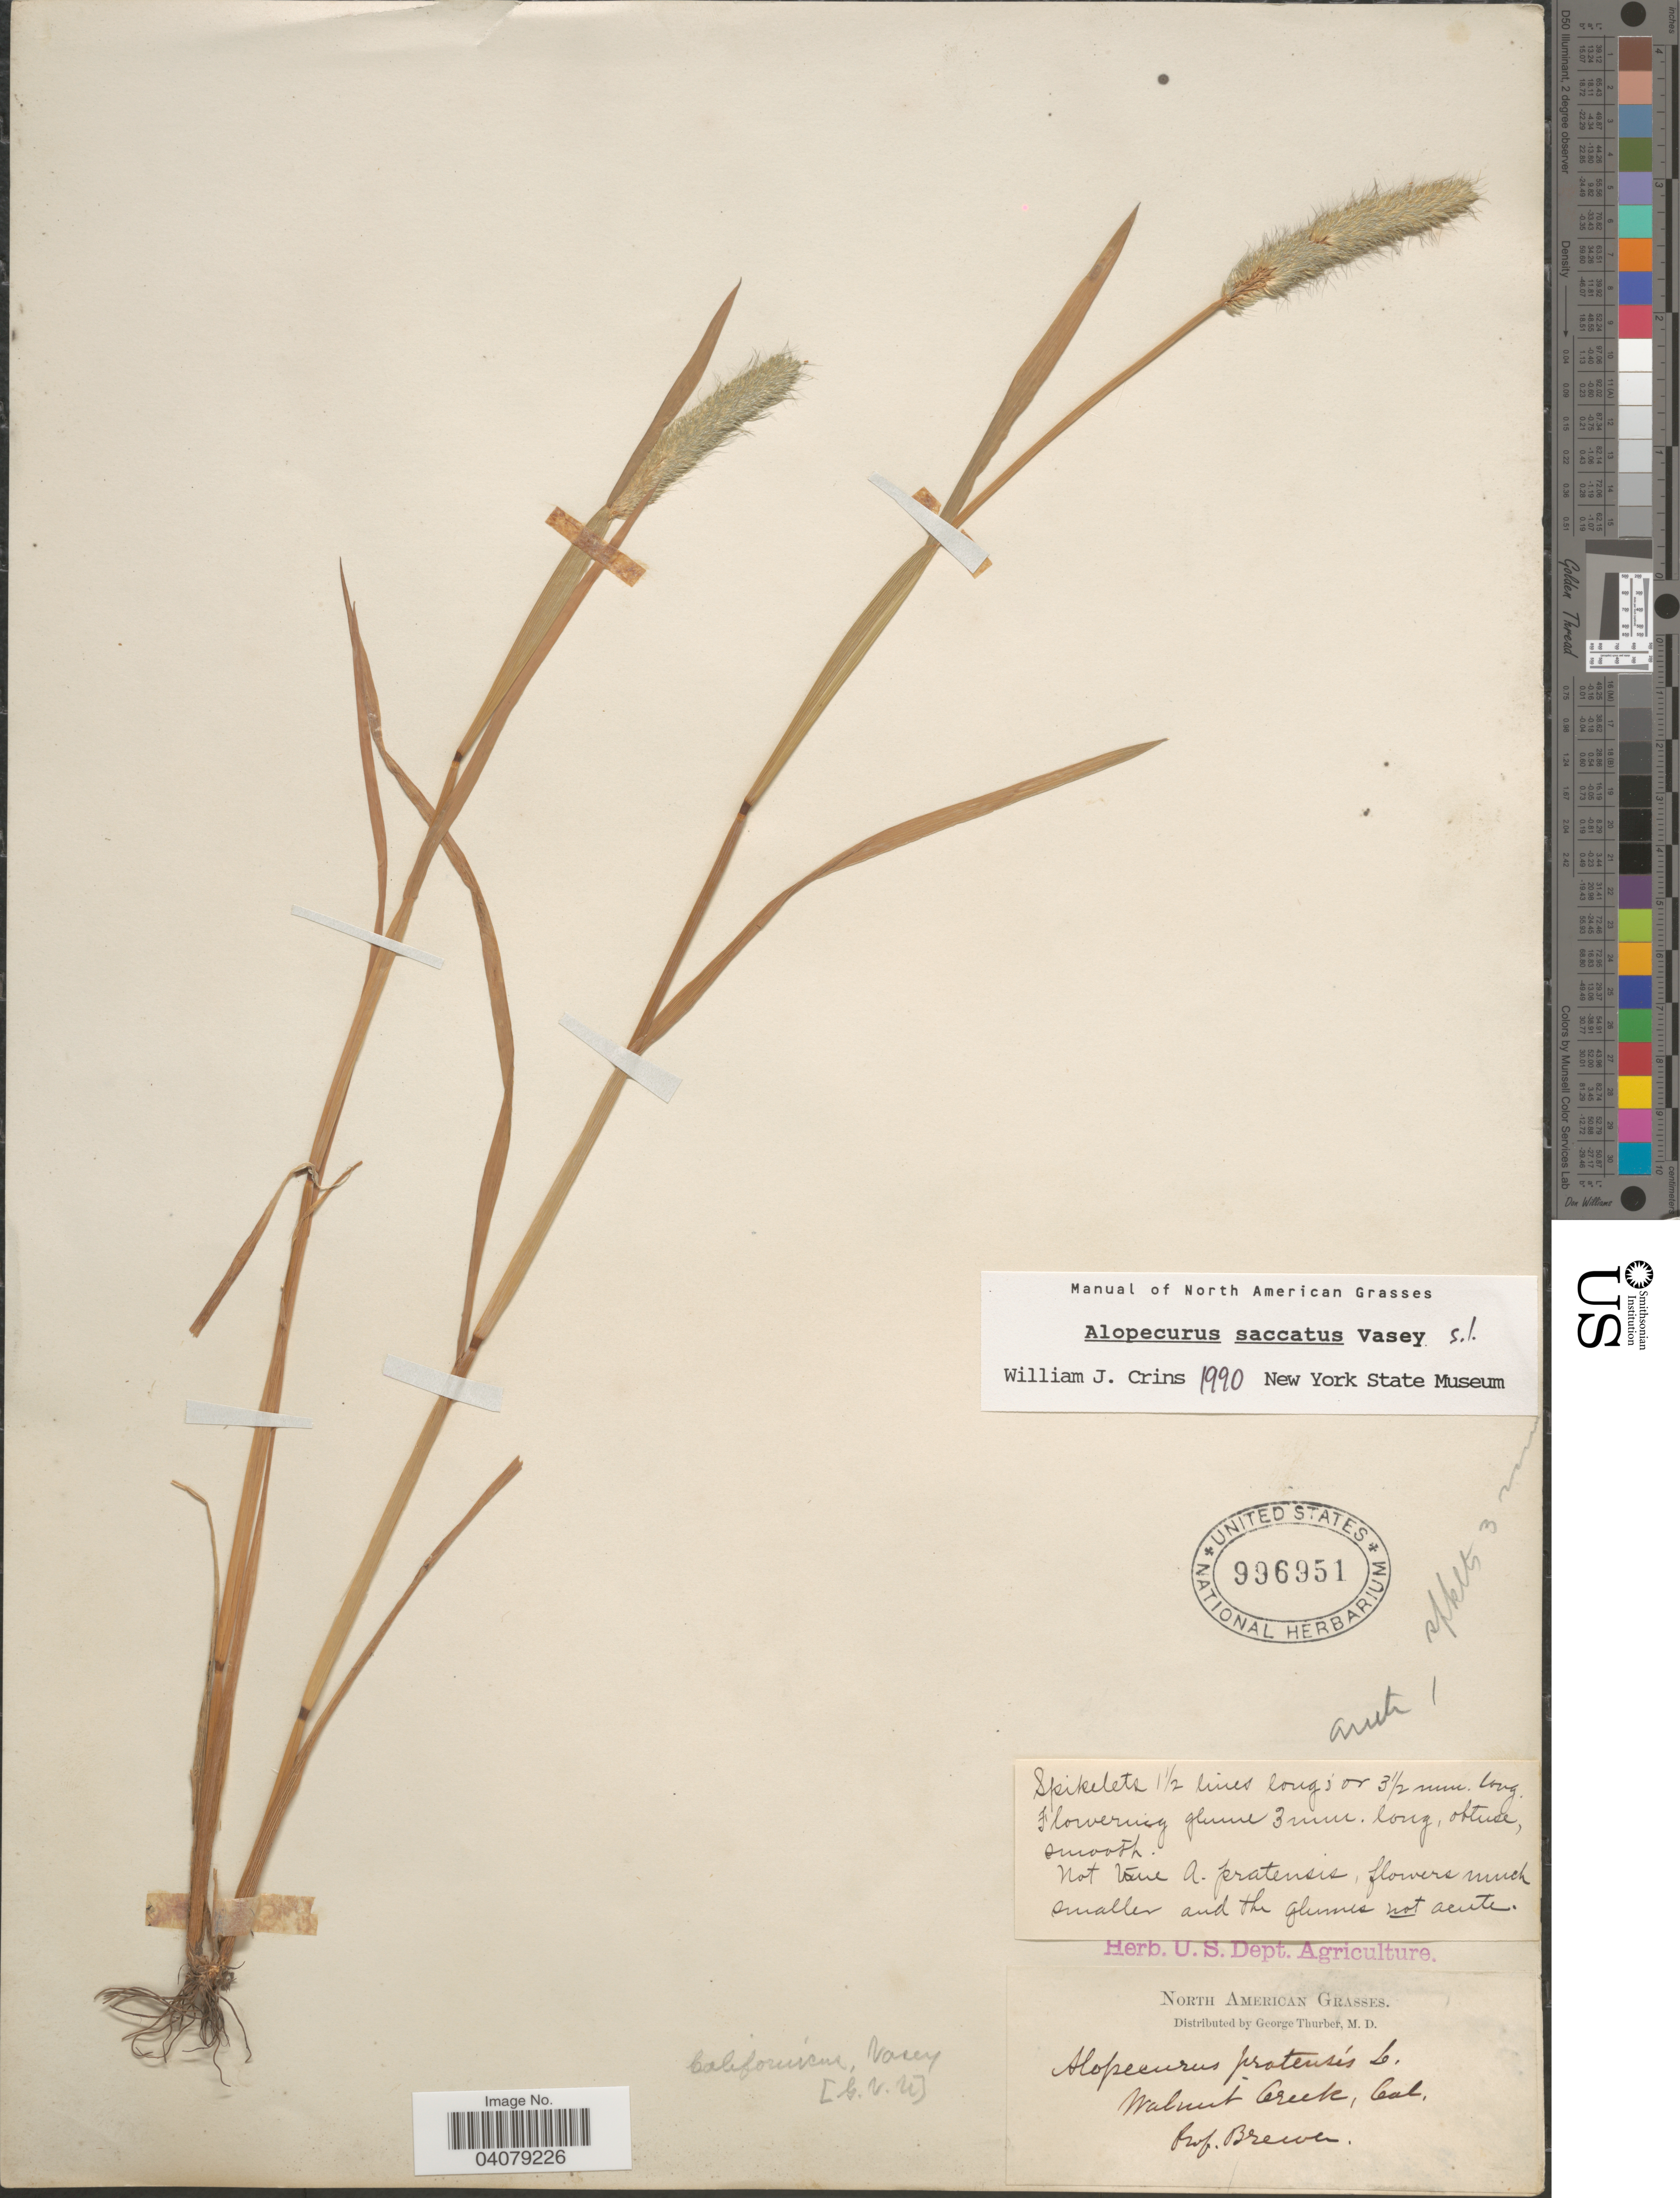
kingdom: Plantae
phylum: Tracheophyta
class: Liliopsida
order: Poales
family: Poaceae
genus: Alopecurus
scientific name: Alopecurus saccatus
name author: Vasey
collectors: -. Brewer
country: United States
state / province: California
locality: Walnut Creek.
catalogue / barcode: US 996951